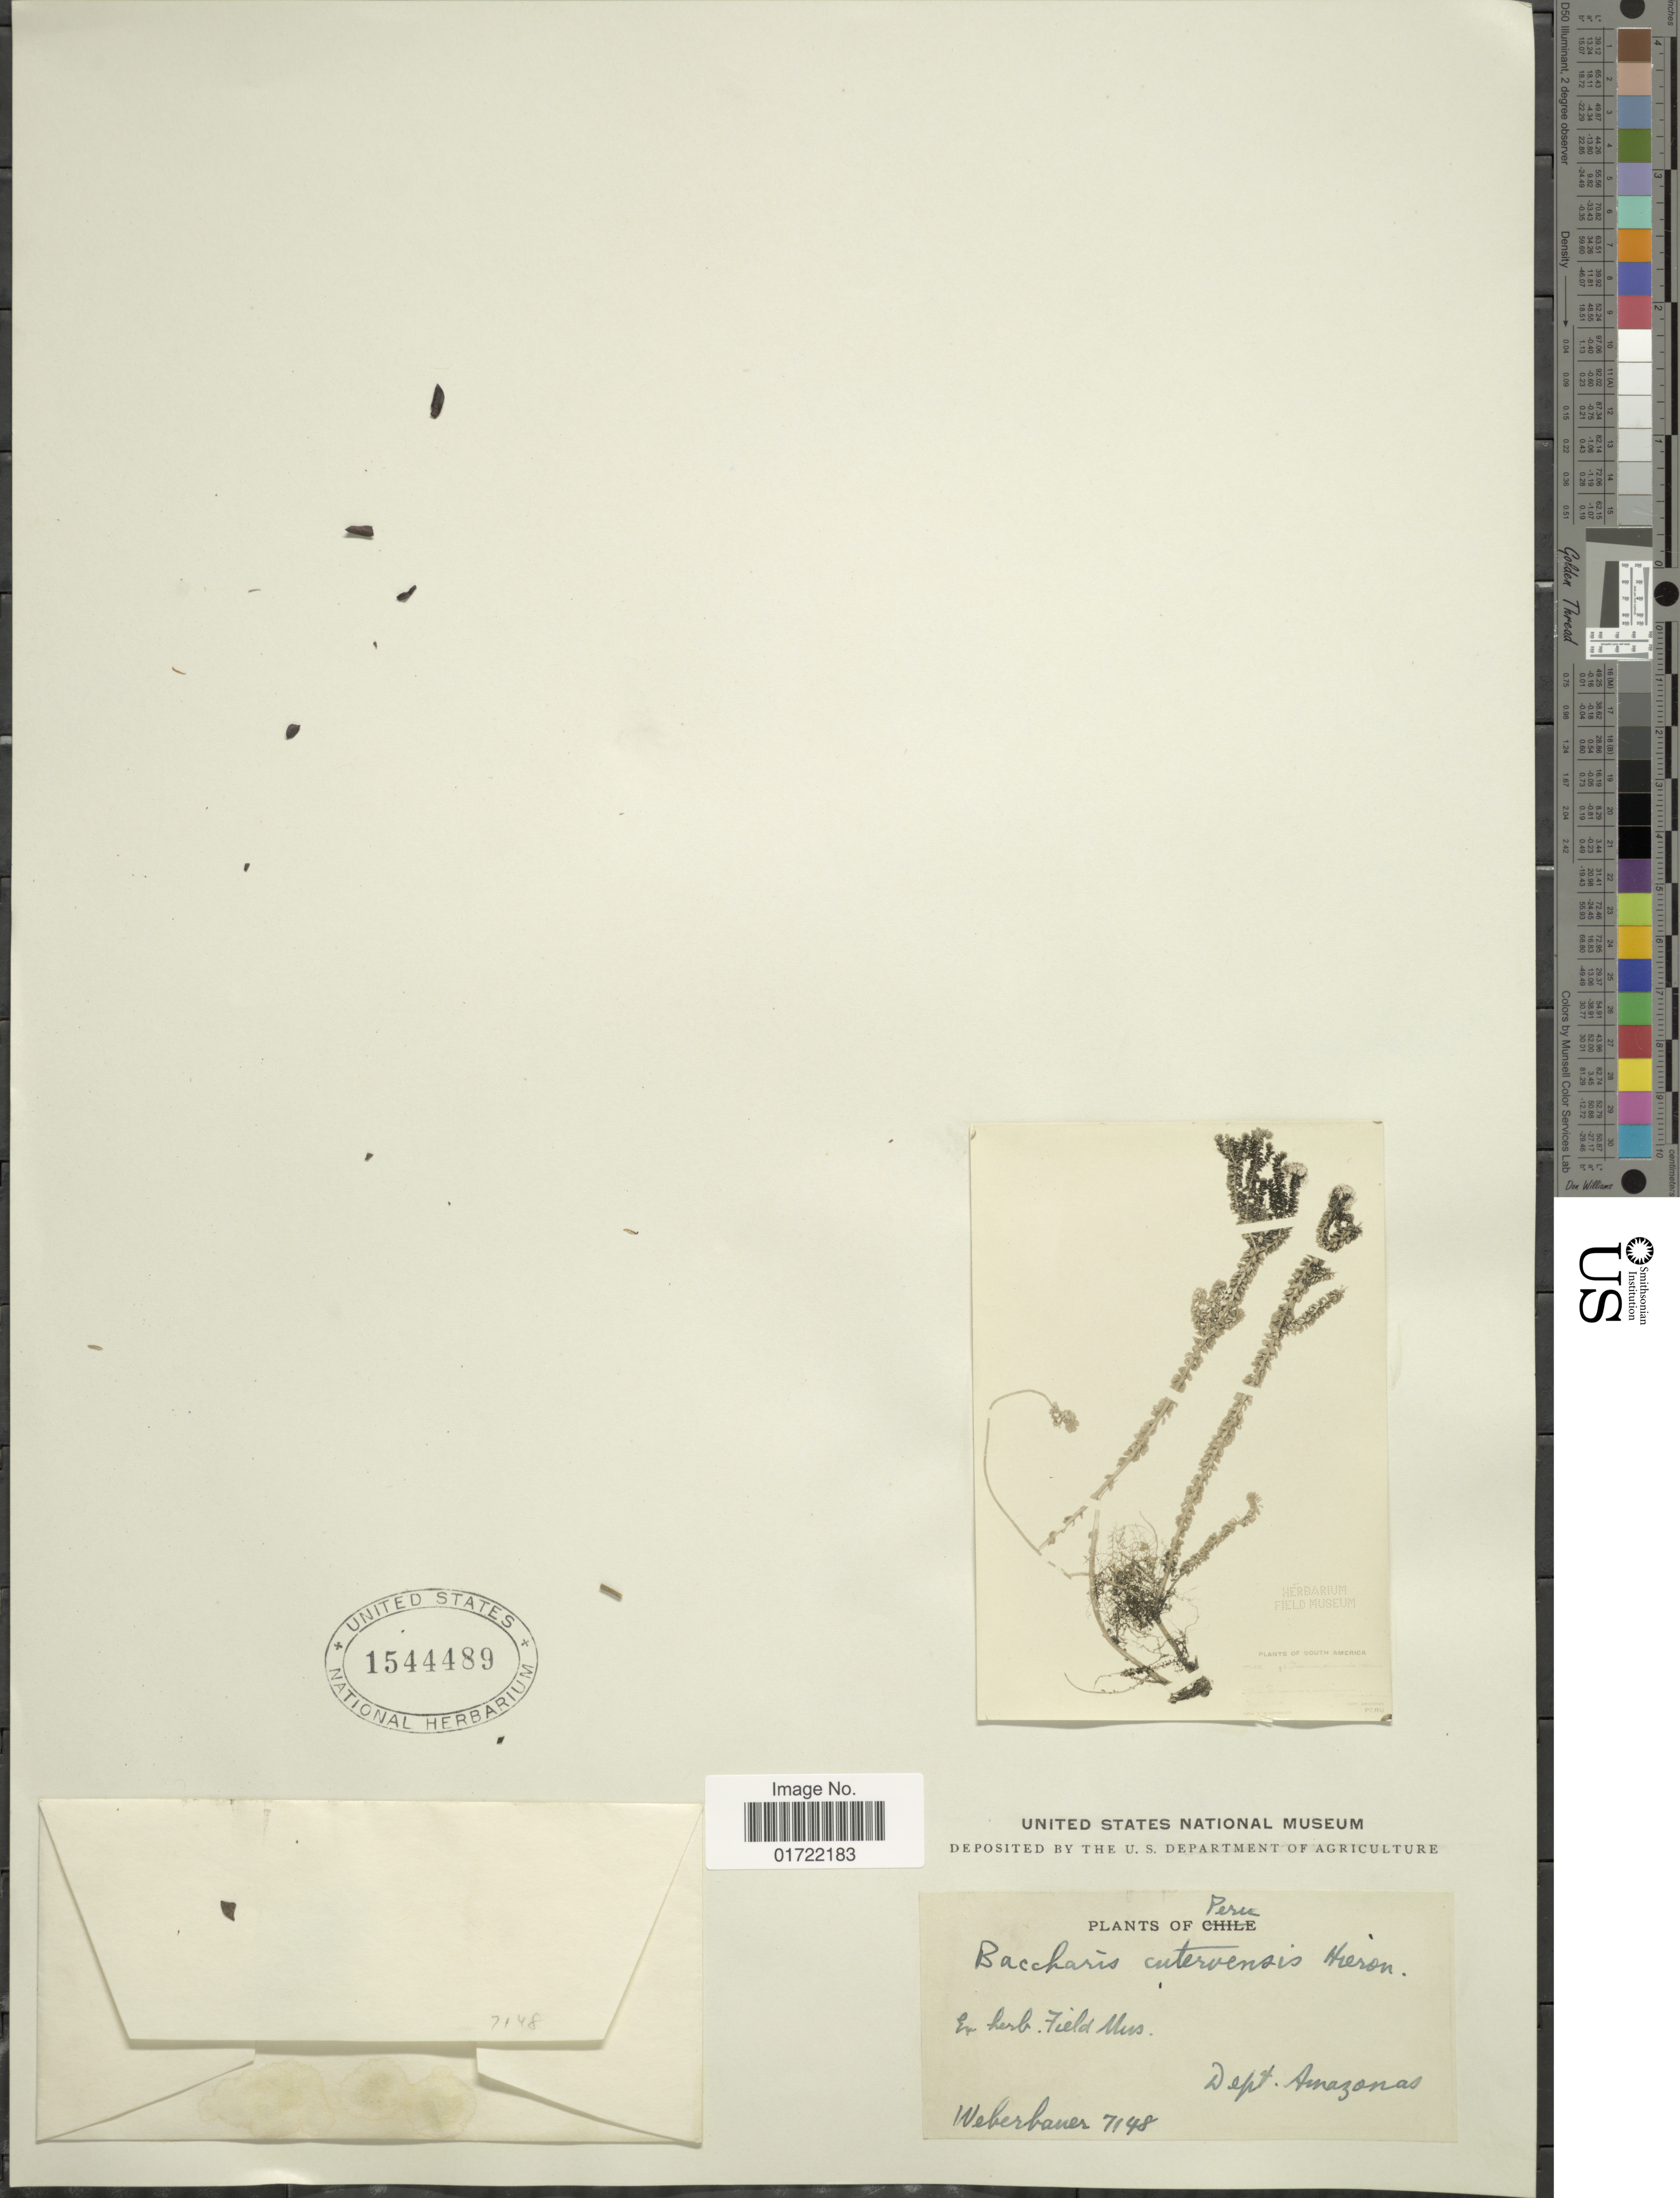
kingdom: Plantae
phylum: Tracheophyta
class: Magnoliopsida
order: Asterales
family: Asteraceae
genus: Baccharis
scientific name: Baccharis cutervensis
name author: Hieron.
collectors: Weberbauer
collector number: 7148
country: Peru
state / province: Amazonas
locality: Dept. Amazonas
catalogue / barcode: US 1544489